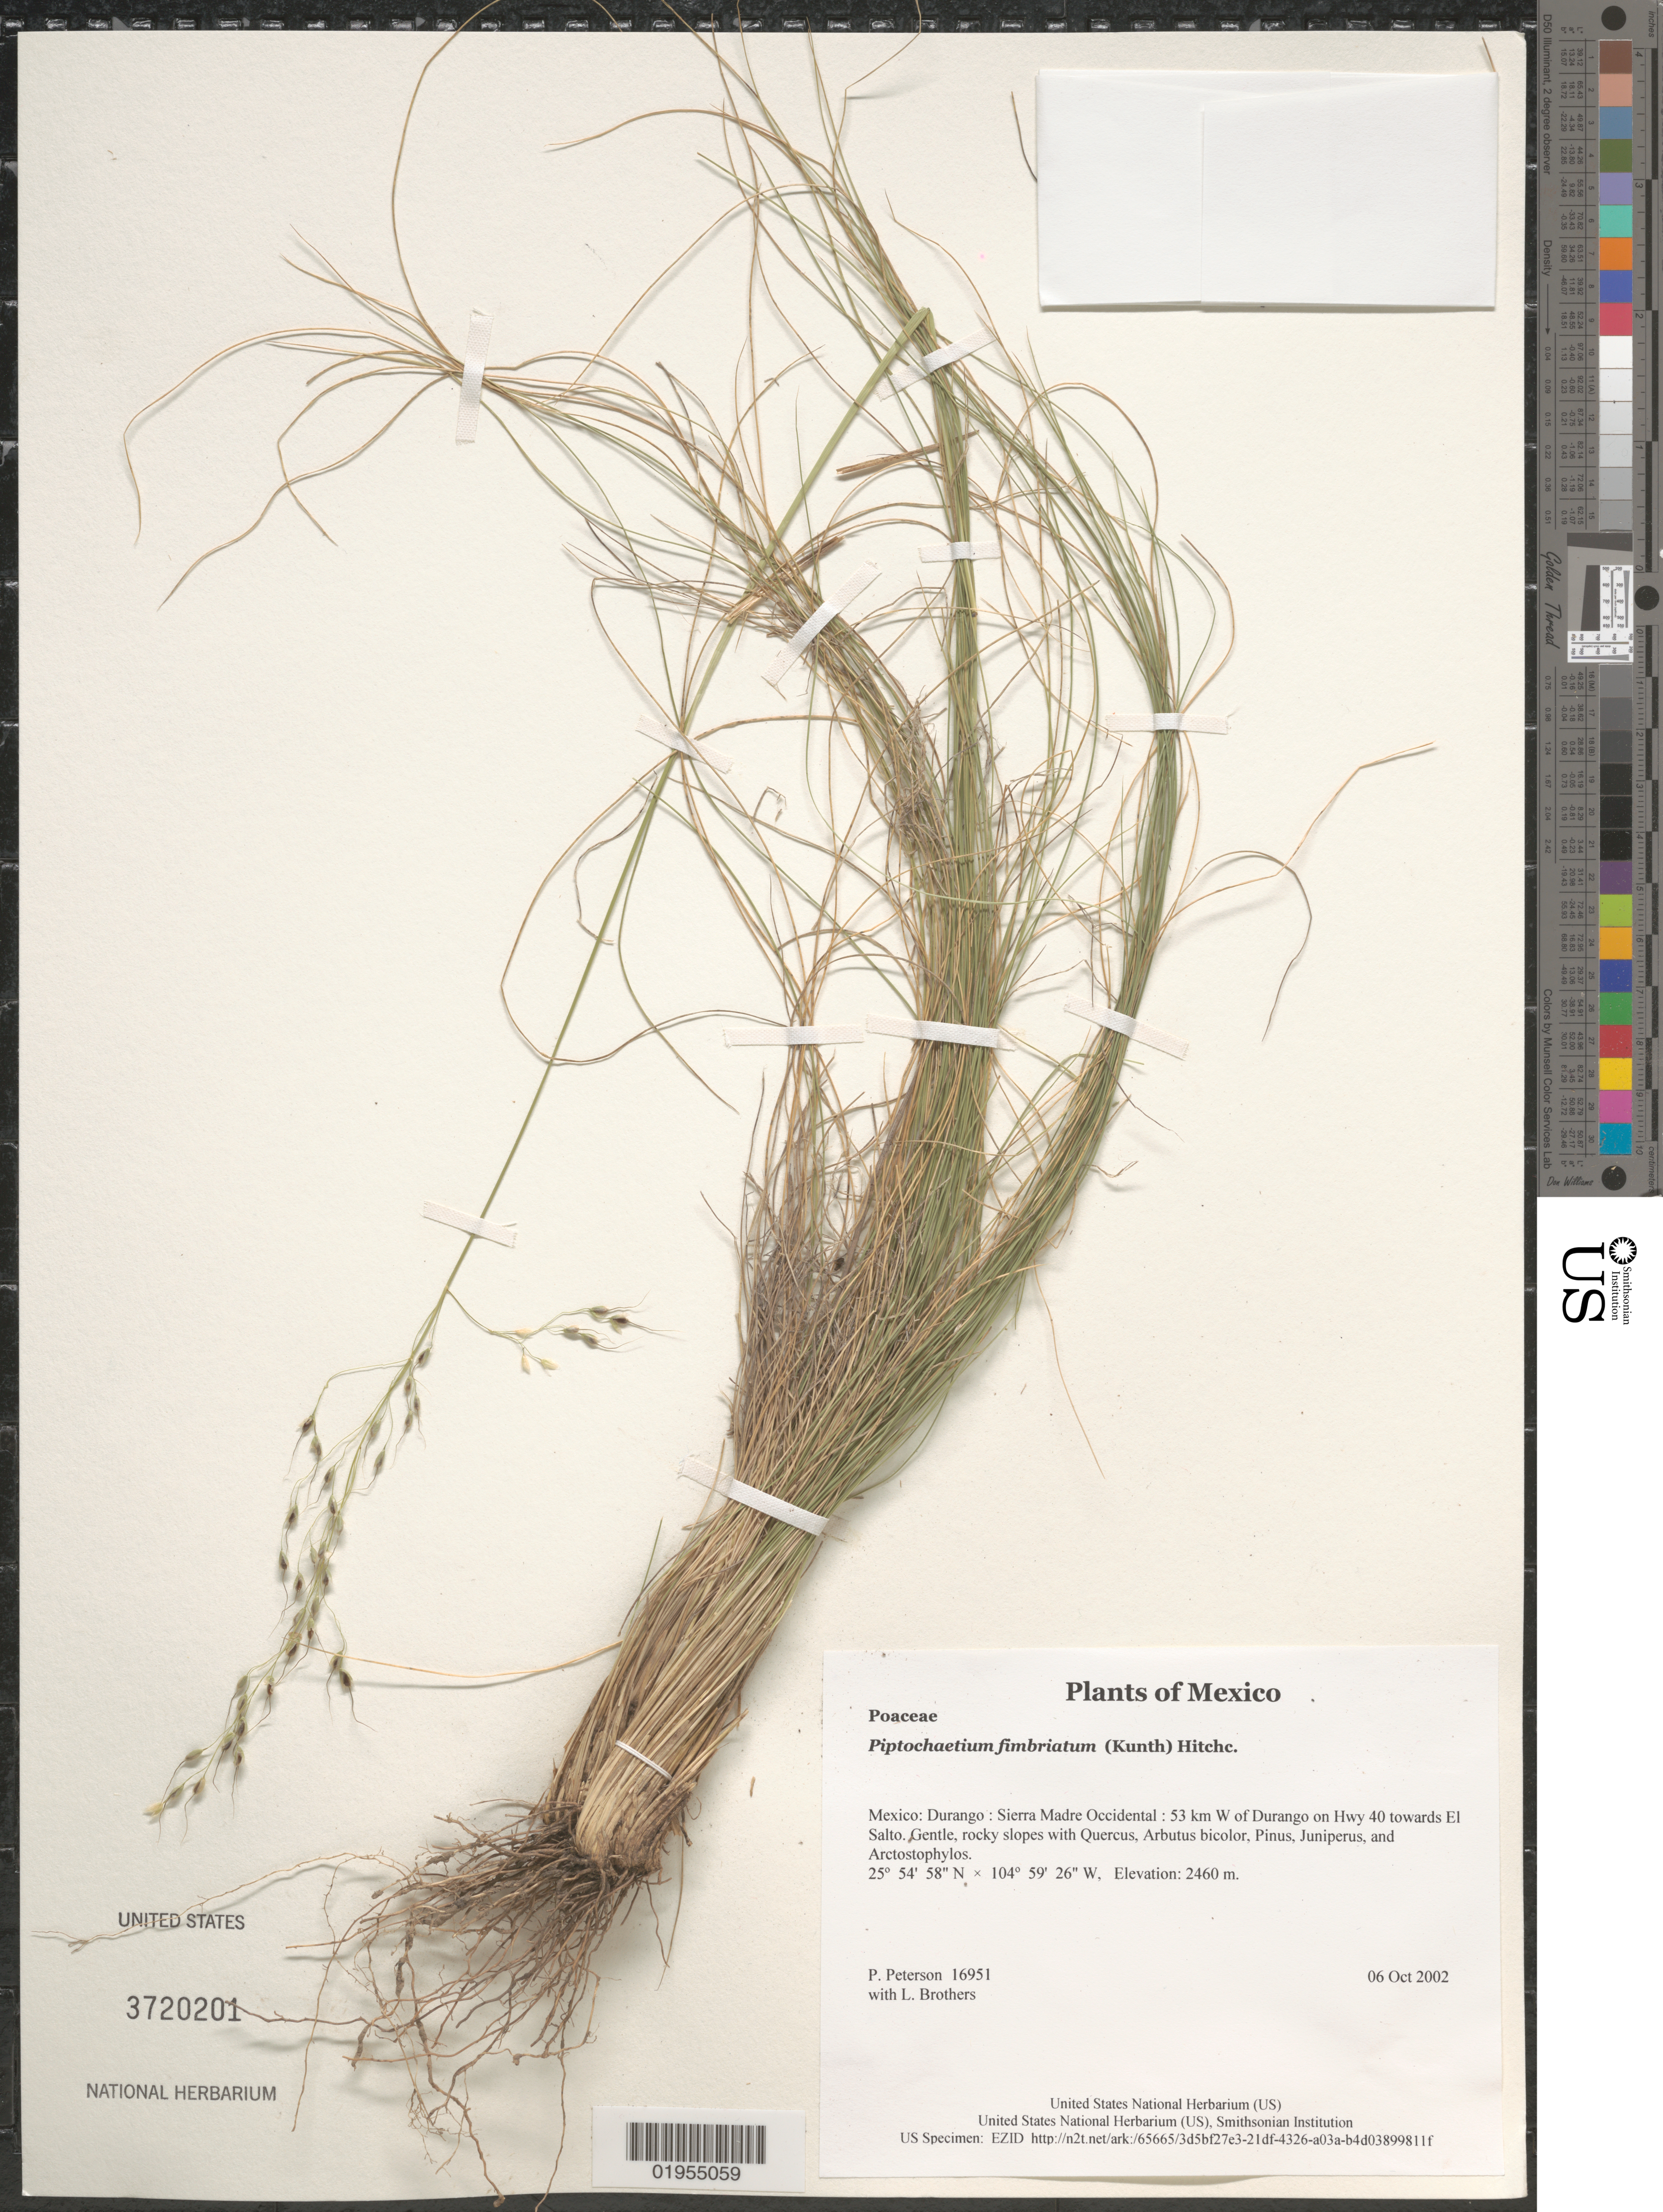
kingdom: Plantae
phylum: Tracheophyta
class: Liliopsida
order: Poales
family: Poaceae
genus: Piptochaetium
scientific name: Piptochaetium fimbriatum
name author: (Kunth) Hitchc.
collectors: P. M. Peterson & L. E. Brothers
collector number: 16951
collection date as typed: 06 Oct 2002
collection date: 2002-10-06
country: Mexico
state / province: Durango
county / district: Sierra Madre Occidental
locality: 53 km W of Durango on Hwy 40 towards El Salto. Gentle, rocky slopes with Quercus, Arbutus bicolor, Pinus, Juniperus, and Arctostophylos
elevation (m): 2460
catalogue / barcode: US 3720201